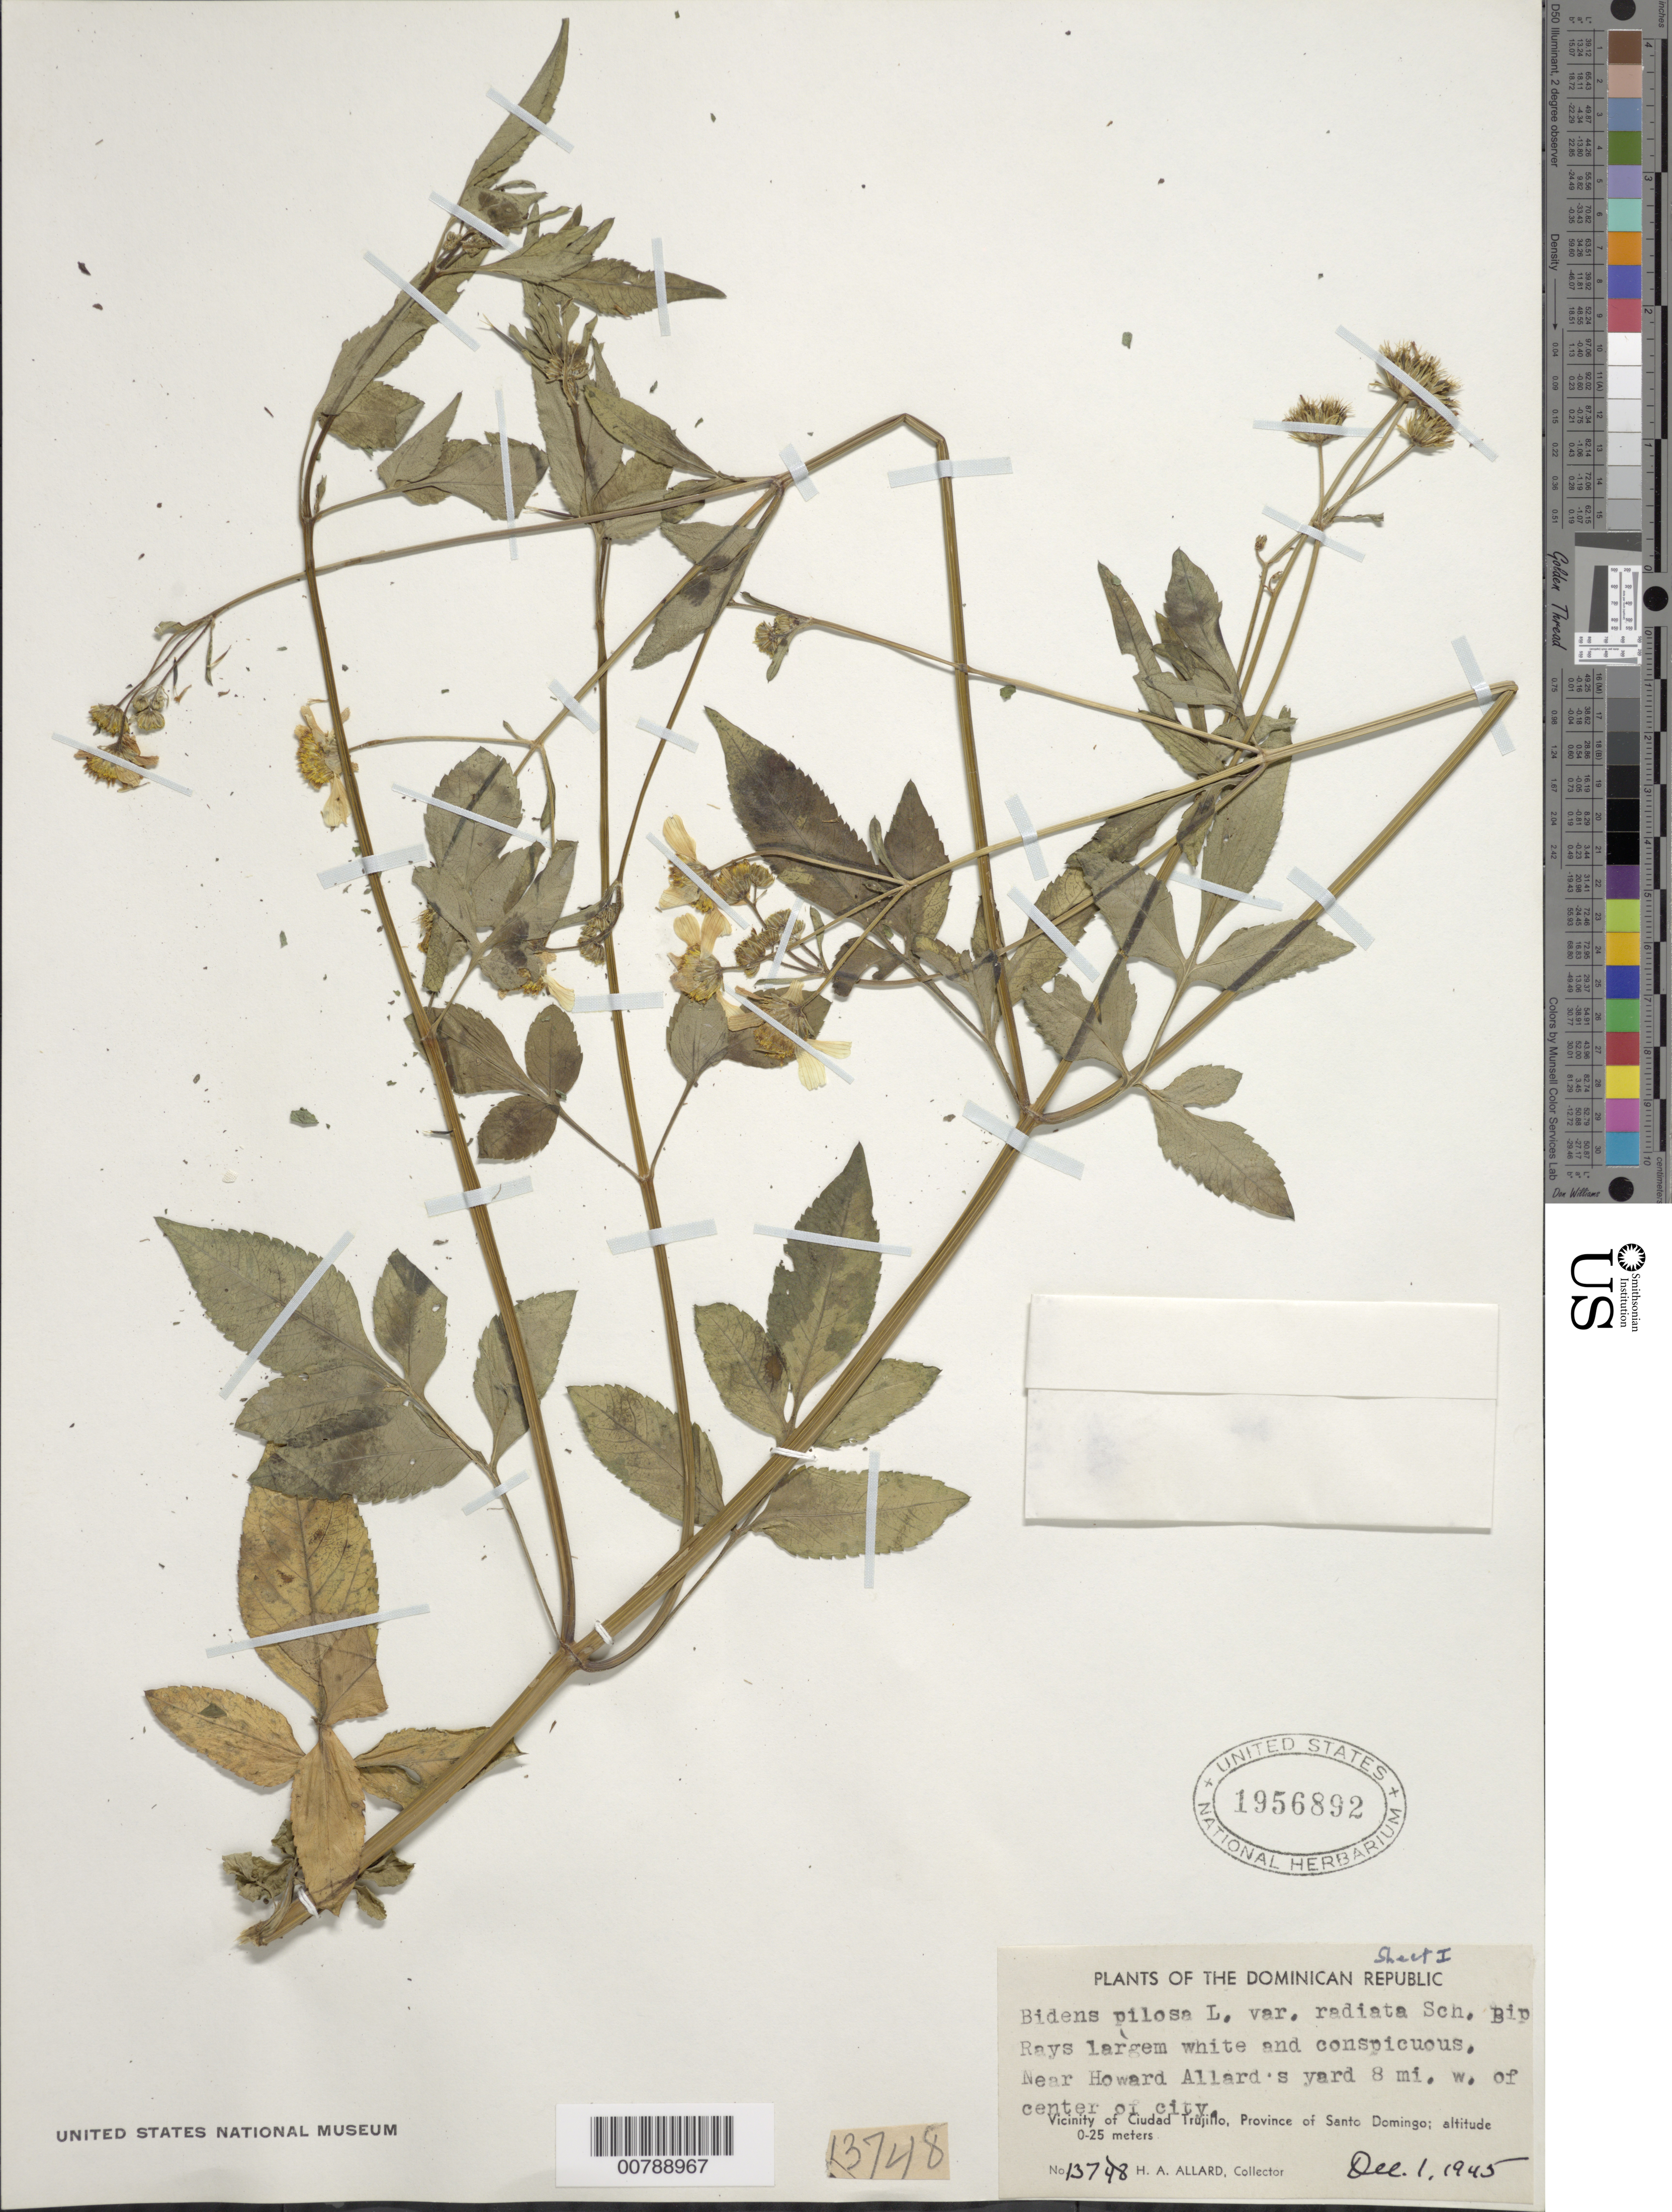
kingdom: Plantae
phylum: Tracheophyta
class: Magnoliopsida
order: Asterales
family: Asteraceae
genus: Bidens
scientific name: Bidens pilosa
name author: L.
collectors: H. A. Allard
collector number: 13748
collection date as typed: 01 Dec 1945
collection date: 1945-12-01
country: Dominican Republic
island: Hispaniola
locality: Vicinity of Ciudad Trujillo, Province of Santo Domingo. Near Howard Allard's yard, 8 mi W of center of city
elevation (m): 0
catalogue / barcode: US 1956892